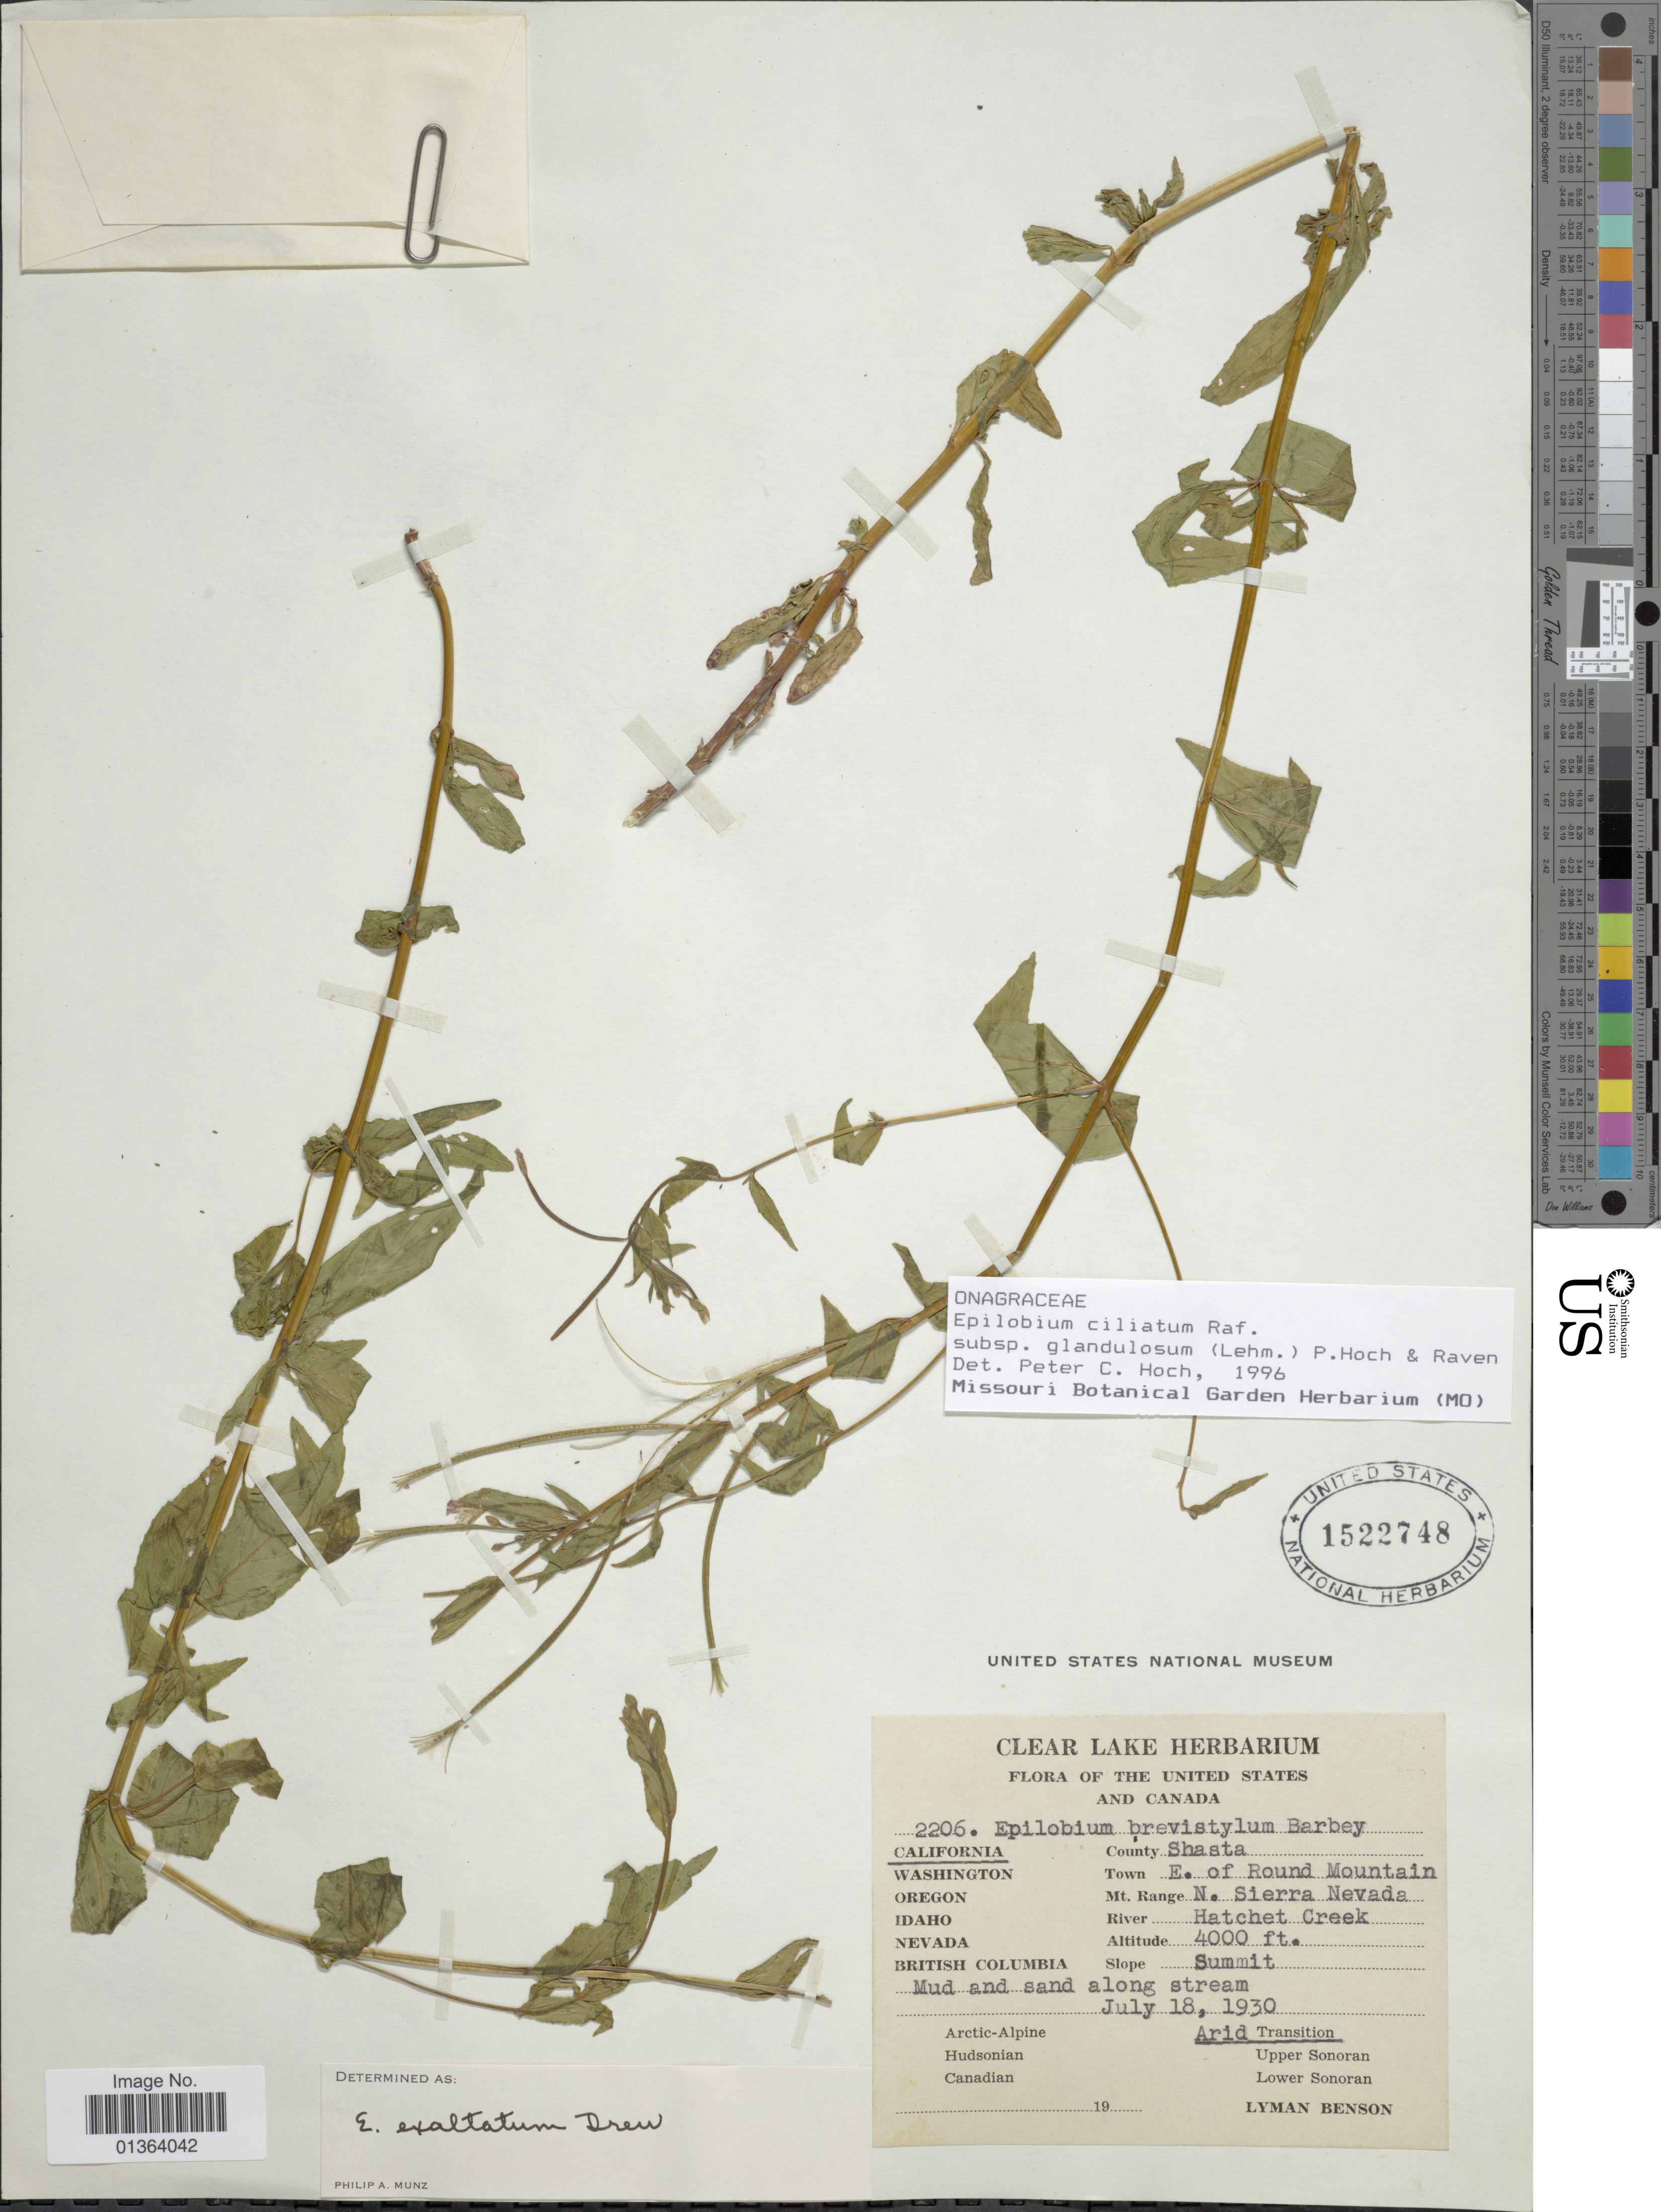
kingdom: Plantae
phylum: Tracheophyta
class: Magnoliopsida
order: Myrtales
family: Onagraceae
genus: Epilobium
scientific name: Epilobium ciliatum subsp. glandulosum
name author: (Lehm.) Hoch & P.H. Raven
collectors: L. D. Benson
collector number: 2206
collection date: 1930-07-18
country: United States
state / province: California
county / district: Shasta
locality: County Shasta. Town E. of Round Mountain. Mt. Range N. Sierra Nevada. River Hatchet Creek.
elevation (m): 1219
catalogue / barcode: US 1522748